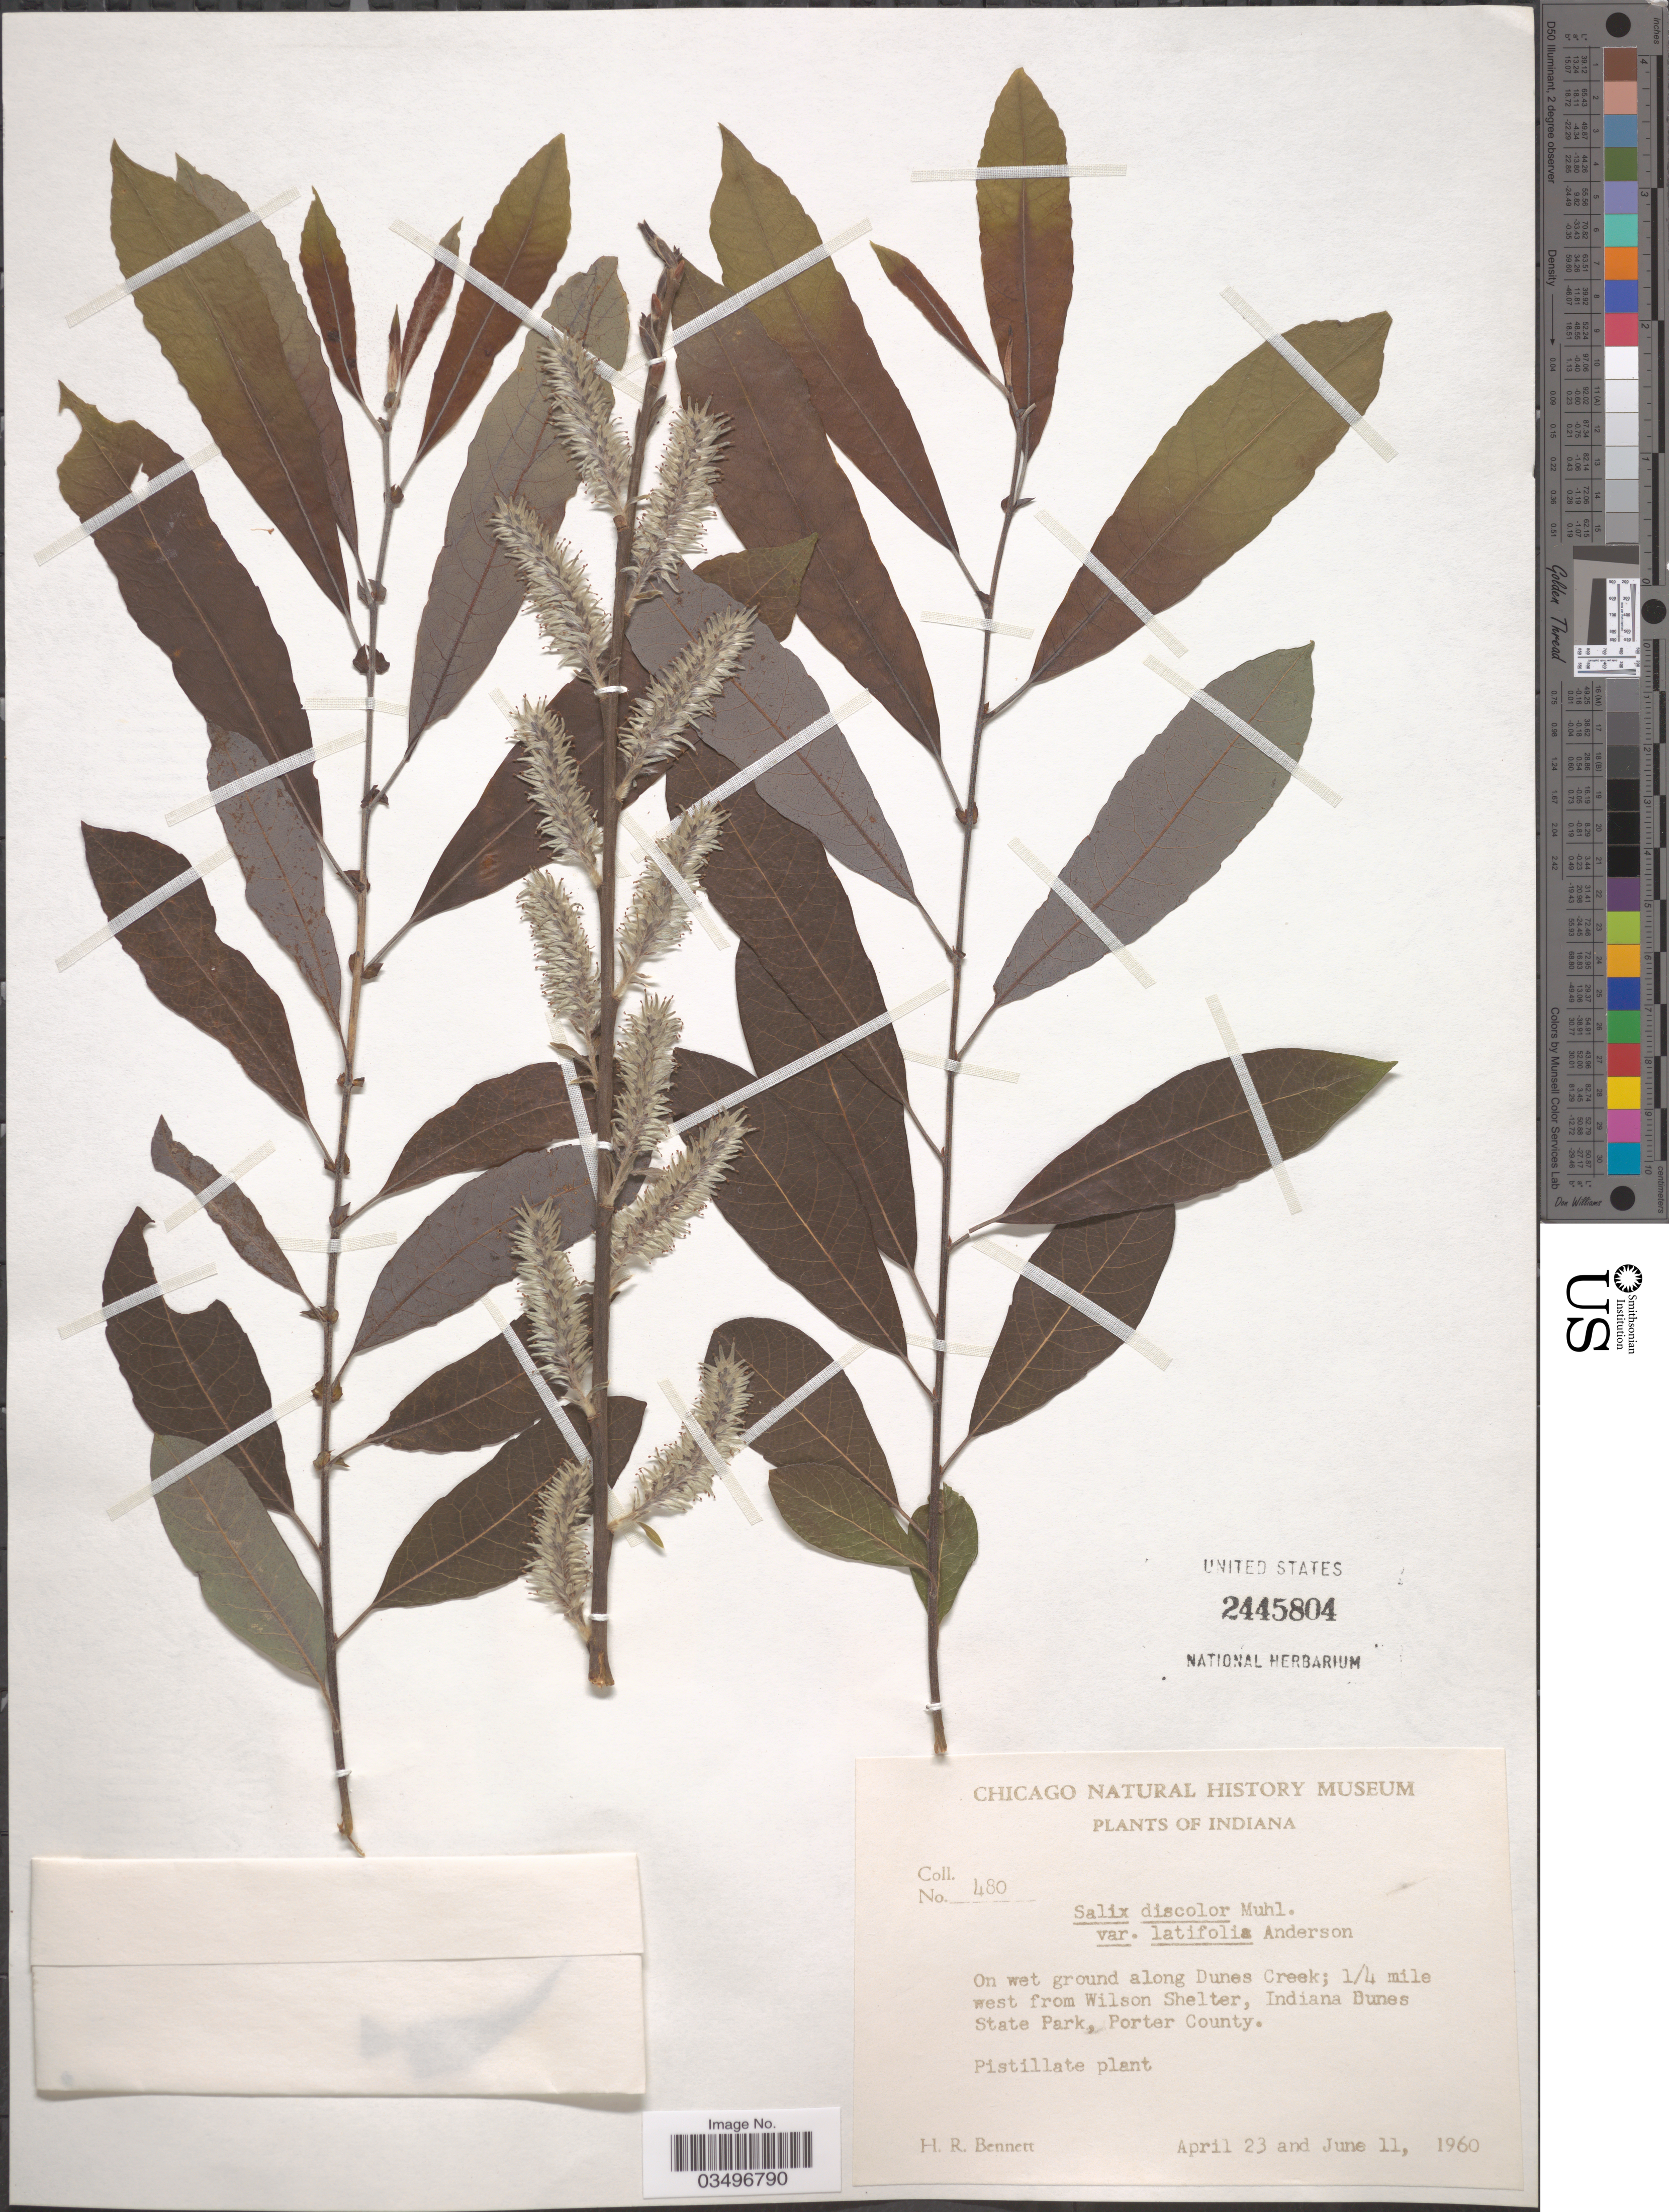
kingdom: Plantae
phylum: Tracheophyta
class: Magnoliopsida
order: Malpighiales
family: Salicaceae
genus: Salix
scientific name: Salix discolor var. latifolia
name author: Andersson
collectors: H. R. Bennett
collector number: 480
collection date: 1960-04-23/1960-06-11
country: United States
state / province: Indiana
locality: On wet ground along Dunes Creek; ¼ mile west from Wilson Shelter, Indiana Dunes State Park, Porter County.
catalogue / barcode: US 2445804